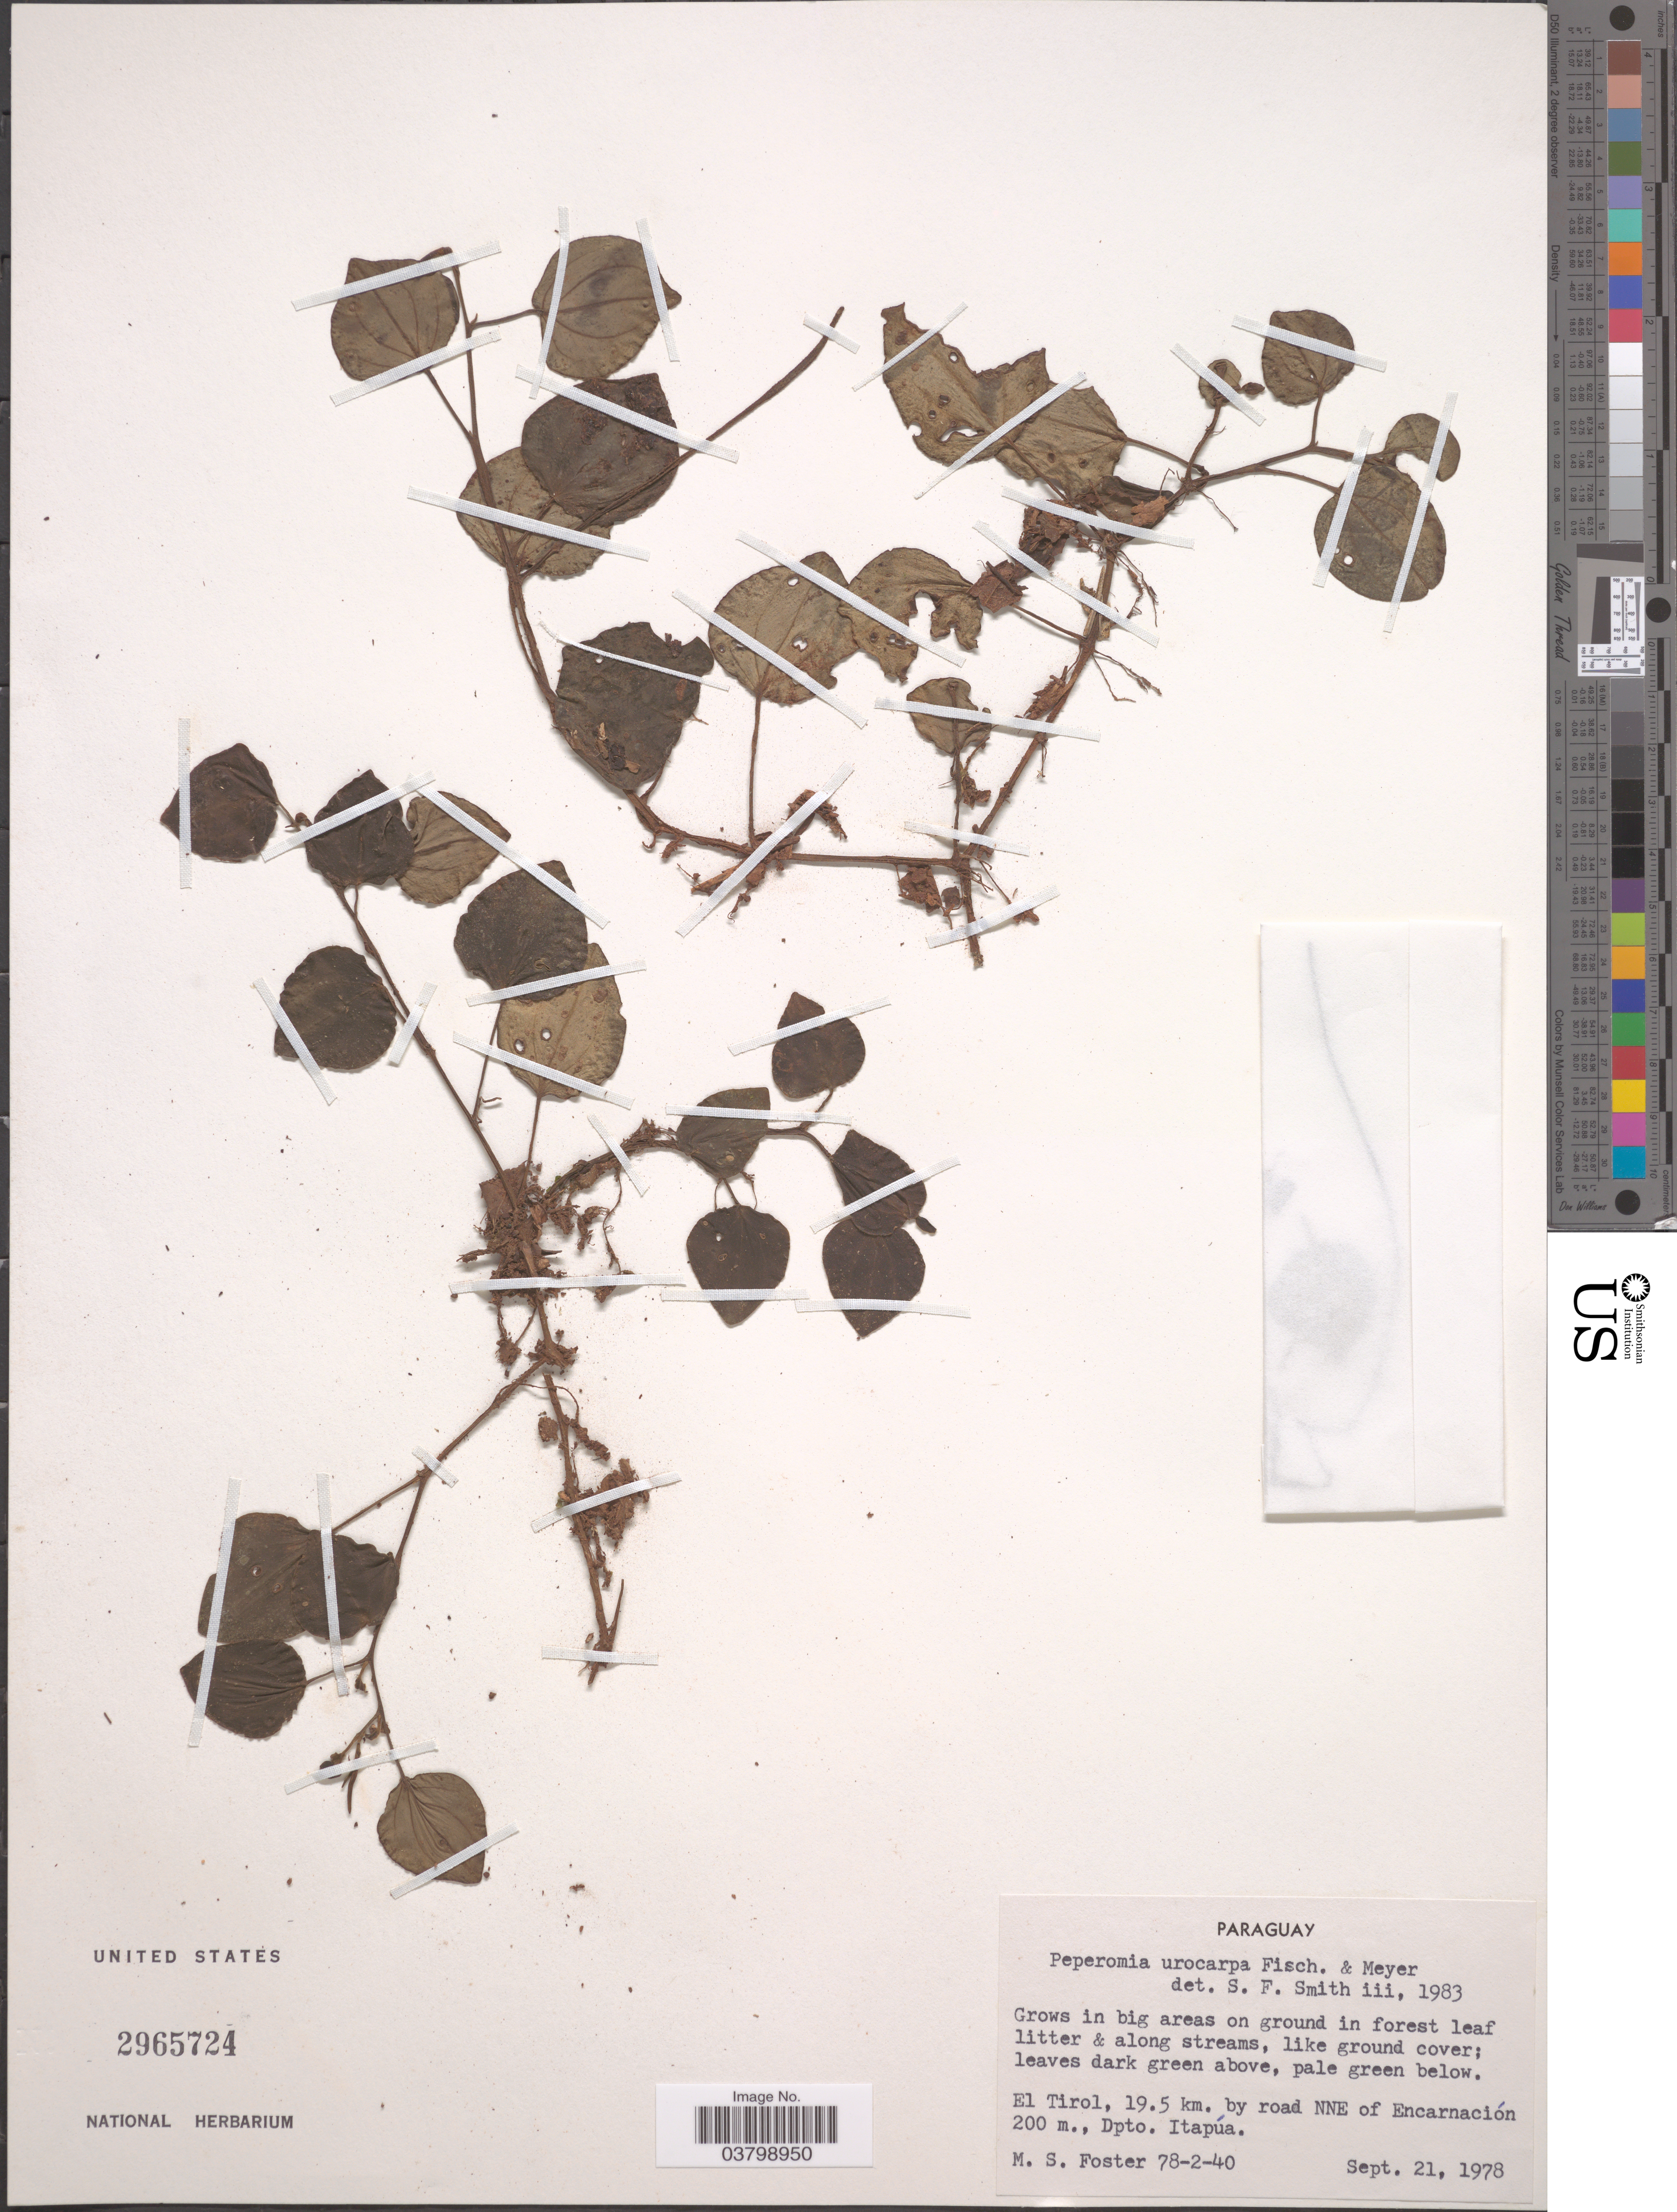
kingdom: Plantae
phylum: Tracheophyta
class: Magnoliopsida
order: Piperales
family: Piperaceae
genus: Peperomia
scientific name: Peperomia urocarpa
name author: Fisch. & C.A. Mey.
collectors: M. Foster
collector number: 78-2-40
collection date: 1978-09-21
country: Paraguay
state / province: Itapua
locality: El Tirol, 19.5 km. by road NNE of Encarnación, Dpto. Itapúa.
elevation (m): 200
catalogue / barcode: US 2965724